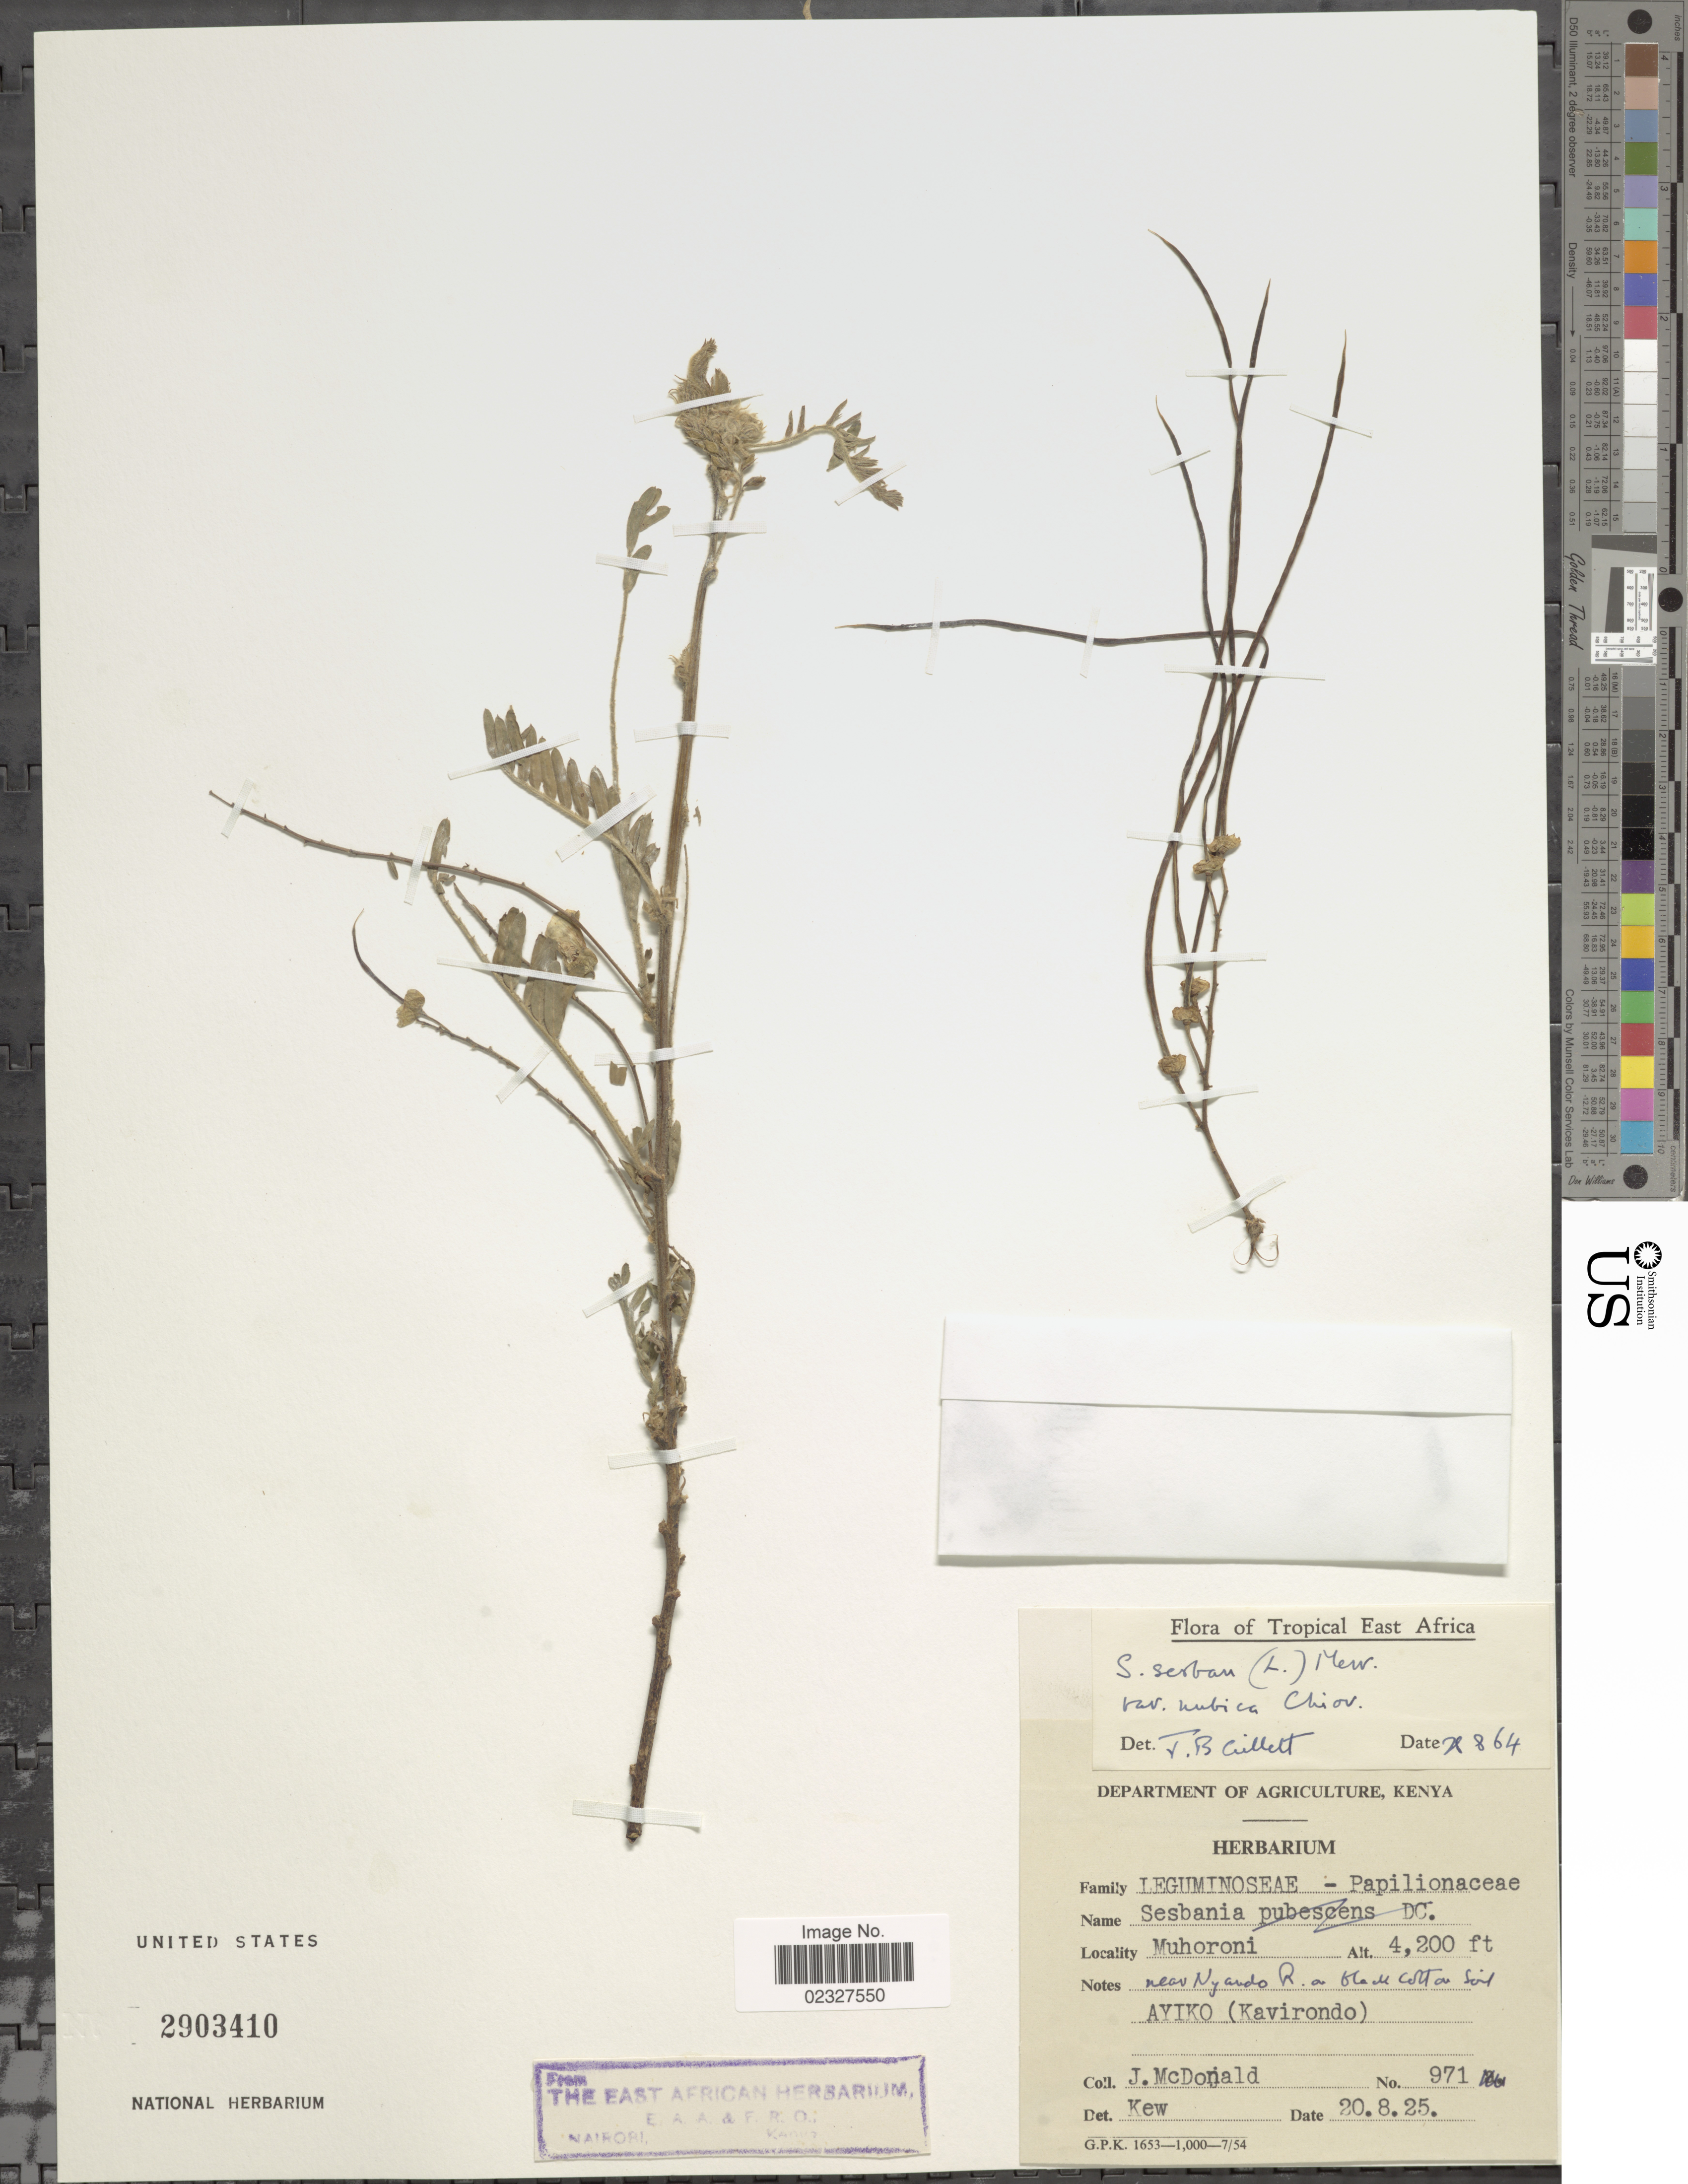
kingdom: Plantae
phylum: Tracheophyta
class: Magnoliopsida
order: Fabales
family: Fabaceae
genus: Sesbania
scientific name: Sesbania sesban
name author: (L.) Merr.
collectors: J. McDonald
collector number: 971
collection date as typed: Transcribed d/m/y: 20/8/25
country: Kenya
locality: Tropical East Africa, Muhorono, near Nyando R. a flade cotton soil, Ayiko (Kavirondo) [interpreted]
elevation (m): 1280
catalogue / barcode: US 2903410